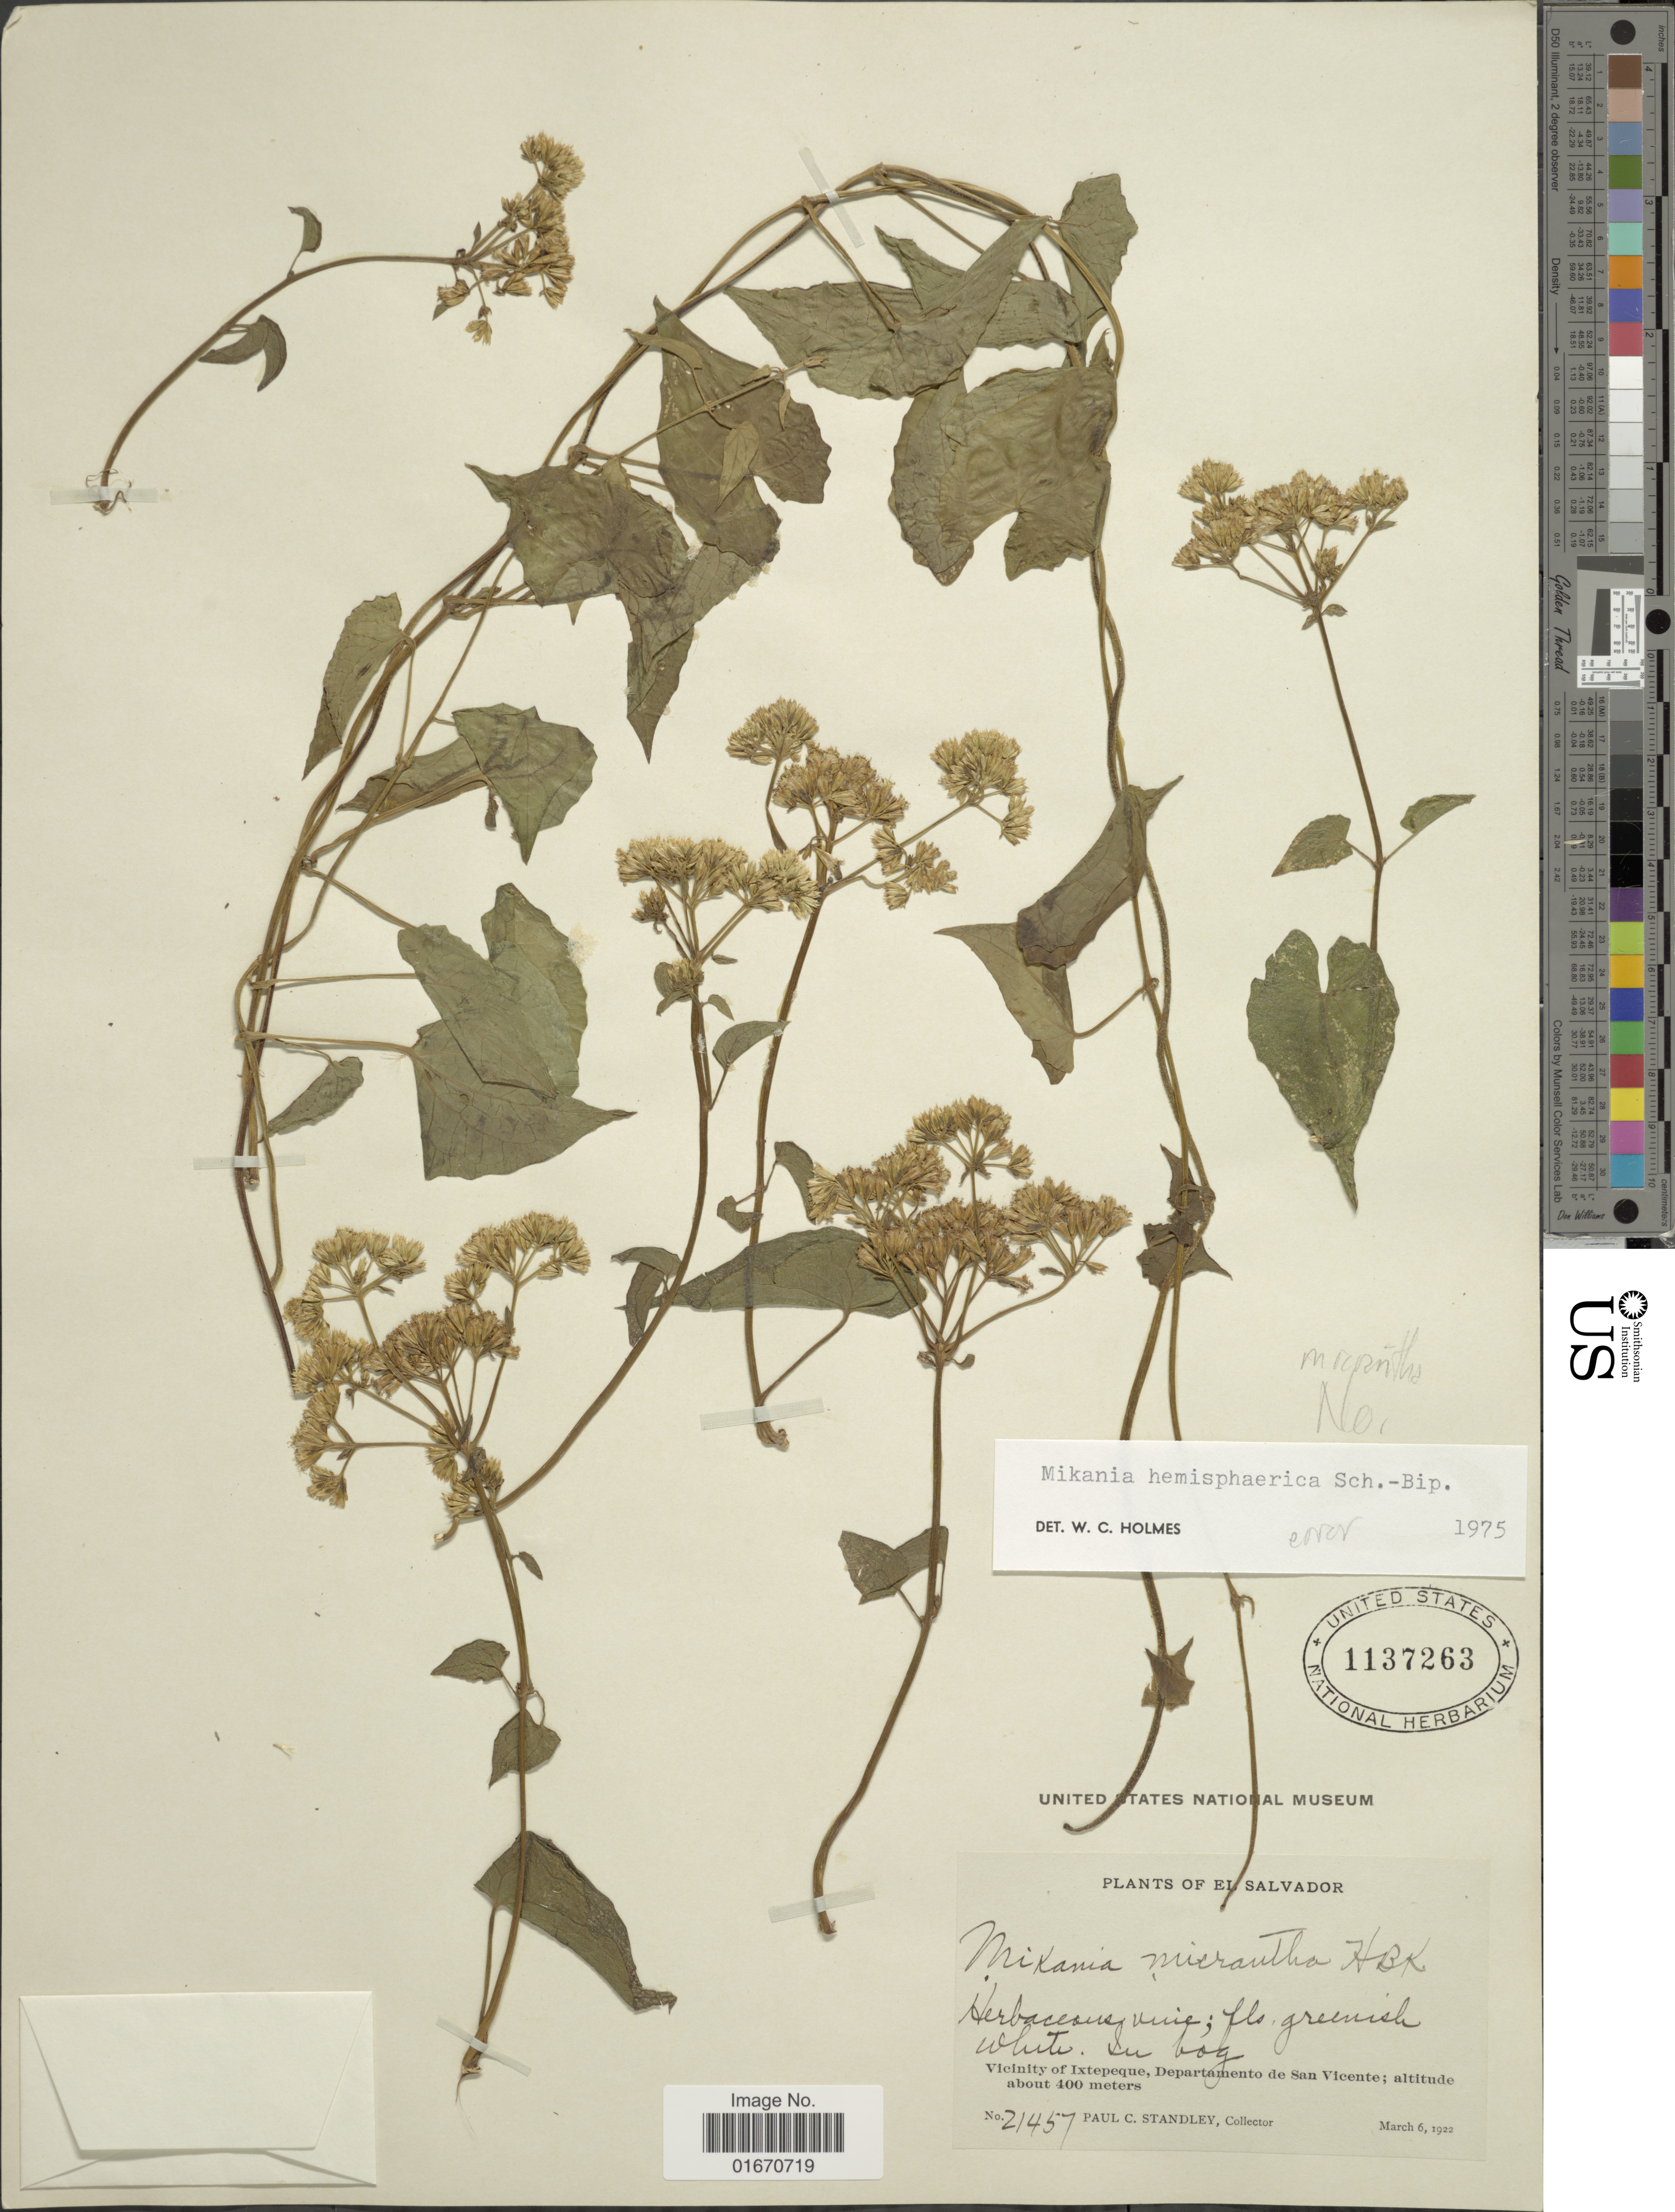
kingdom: Plantae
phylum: Tracheophyta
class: Magnoliopsida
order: Asterales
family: Asteraceae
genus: Mikania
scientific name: Mikania micrantha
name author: Kunth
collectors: P. C. Standley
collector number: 21457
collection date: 1922-03-06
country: El Salvador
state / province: San Vincente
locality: Vicinity of Ixtepeque, Departamento de San Vicente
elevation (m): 400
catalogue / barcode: US 1137263